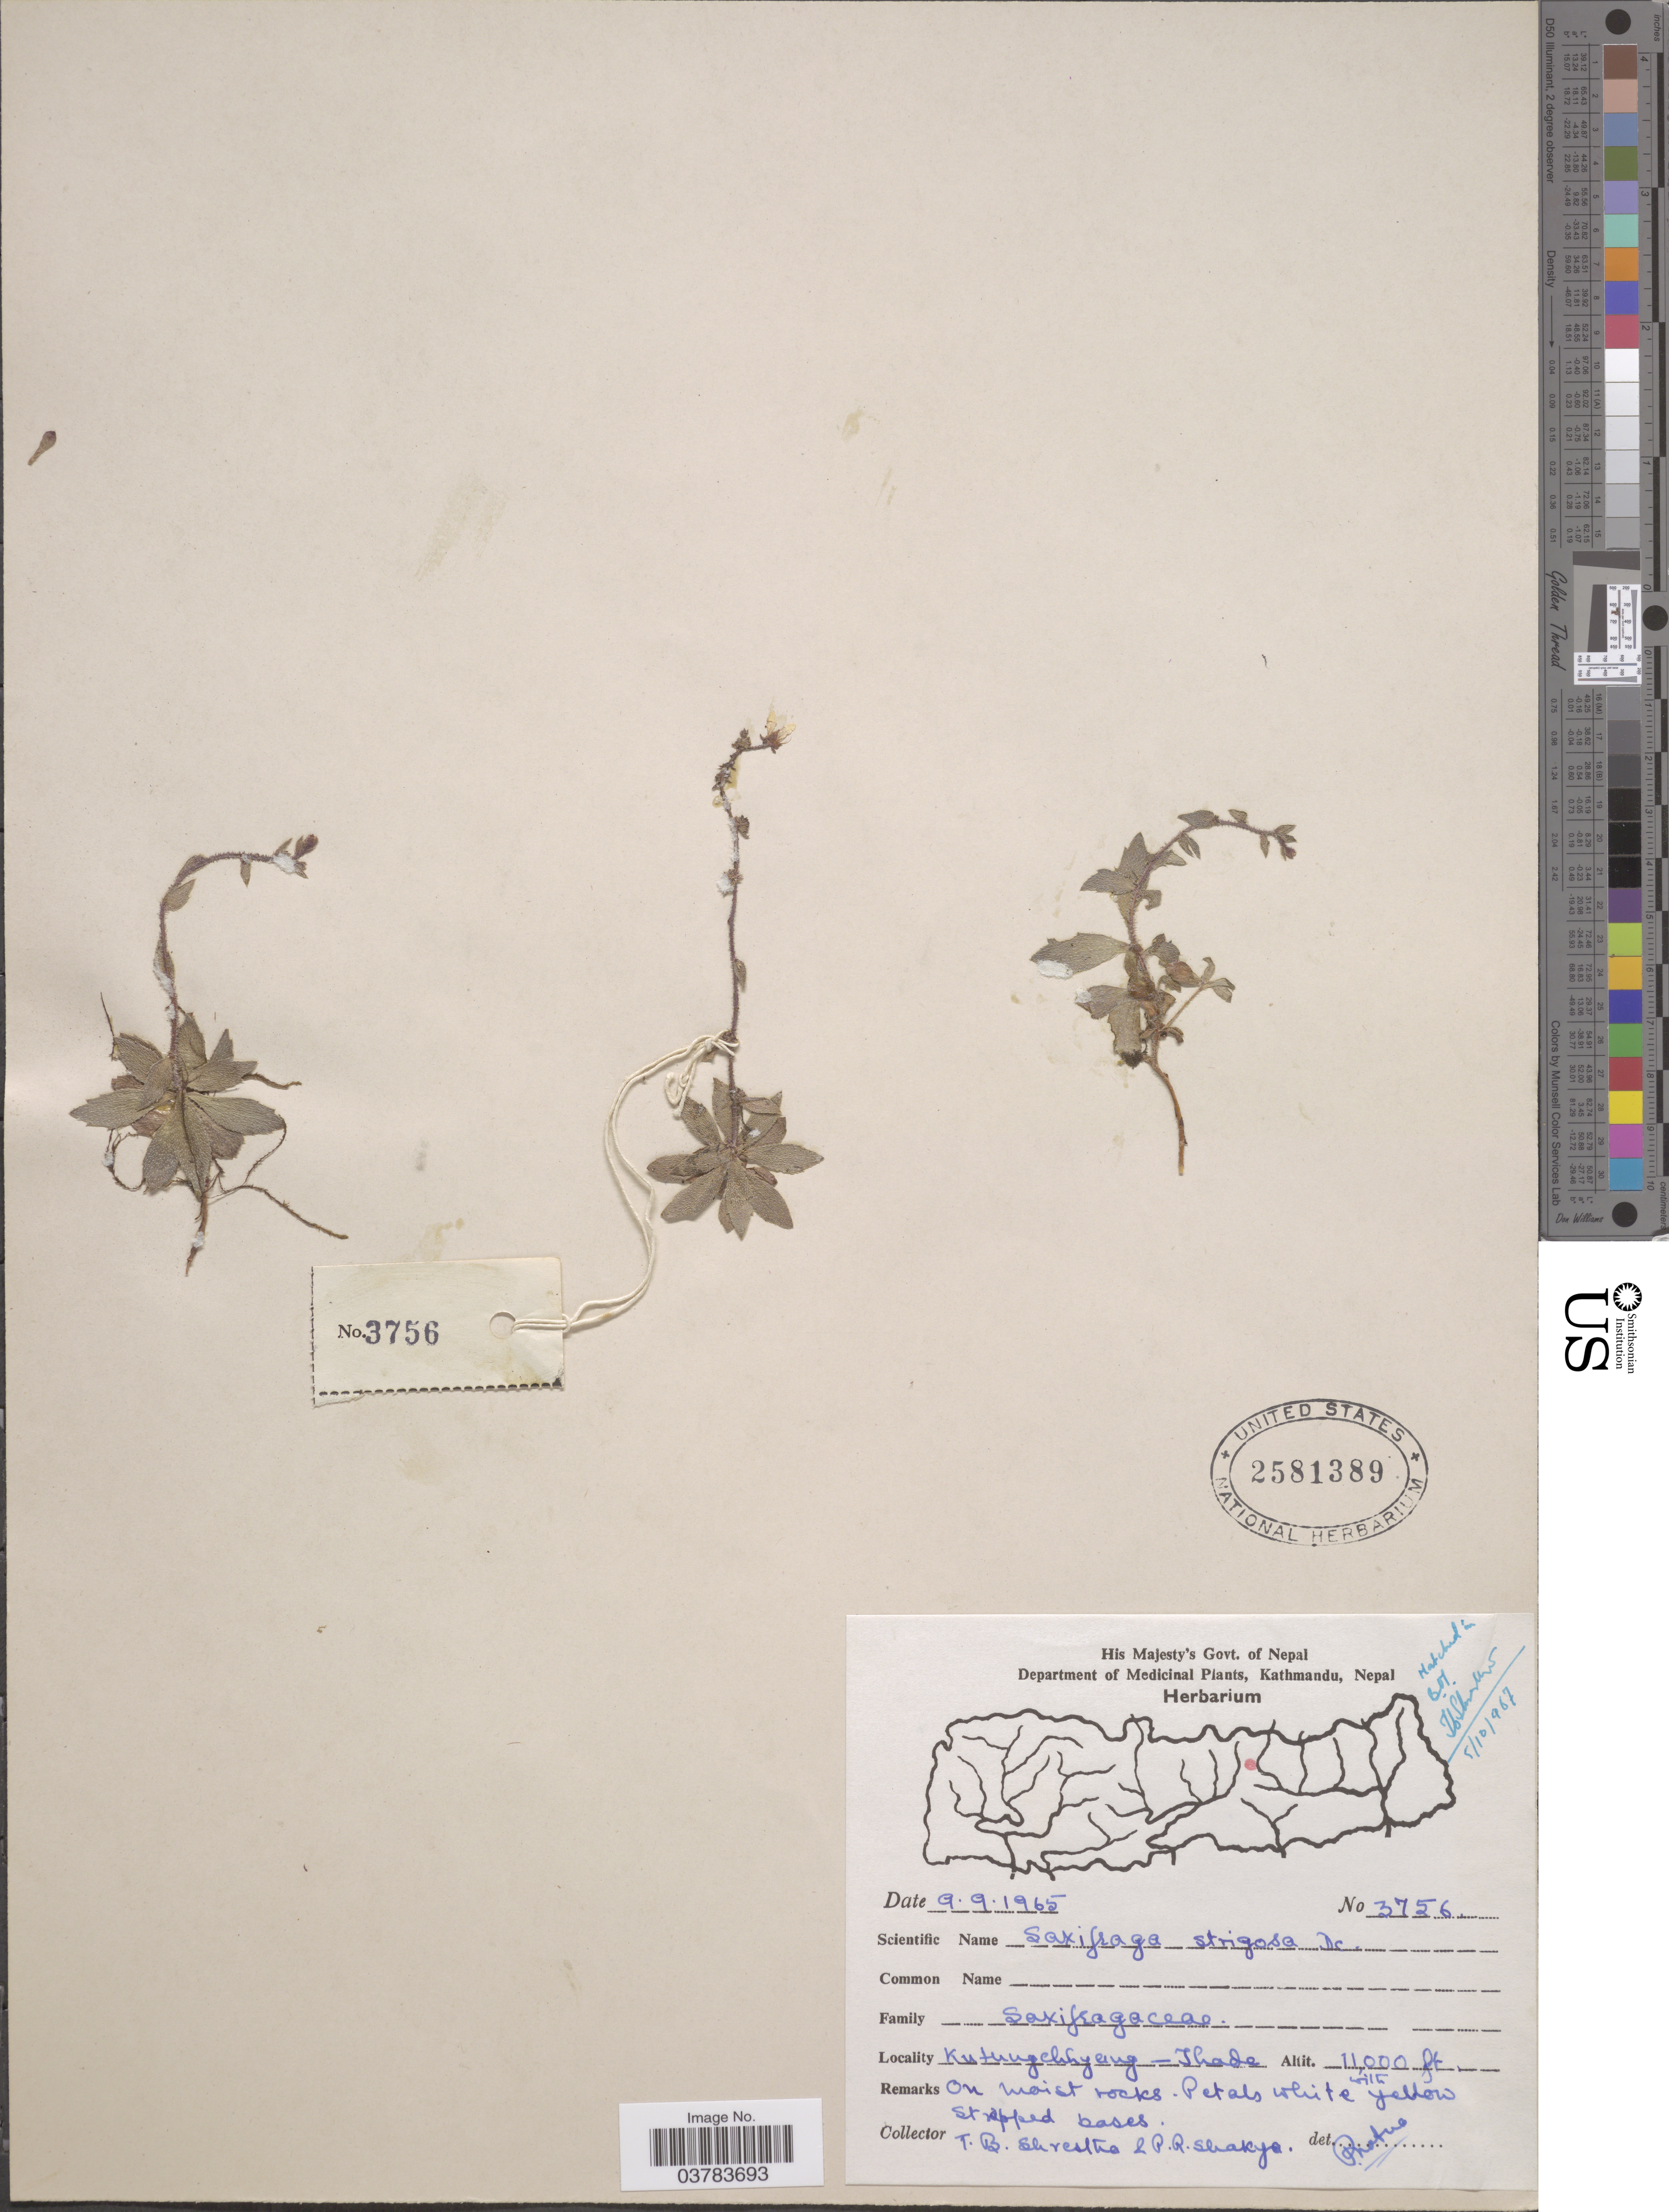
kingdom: Plantae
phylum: Tracheophyta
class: Magnoliopsida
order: Saxifragales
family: Saxifragaceae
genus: Saxifraga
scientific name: Saxifraga strigosa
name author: Wall. ex Ser.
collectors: T. B. Shrestha & P. Shakya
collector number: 3756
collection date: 1965-09-09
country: Nepal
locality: Kutungchhyang [interpreted]-Thade.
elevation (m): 3353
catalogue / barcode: US 2581389